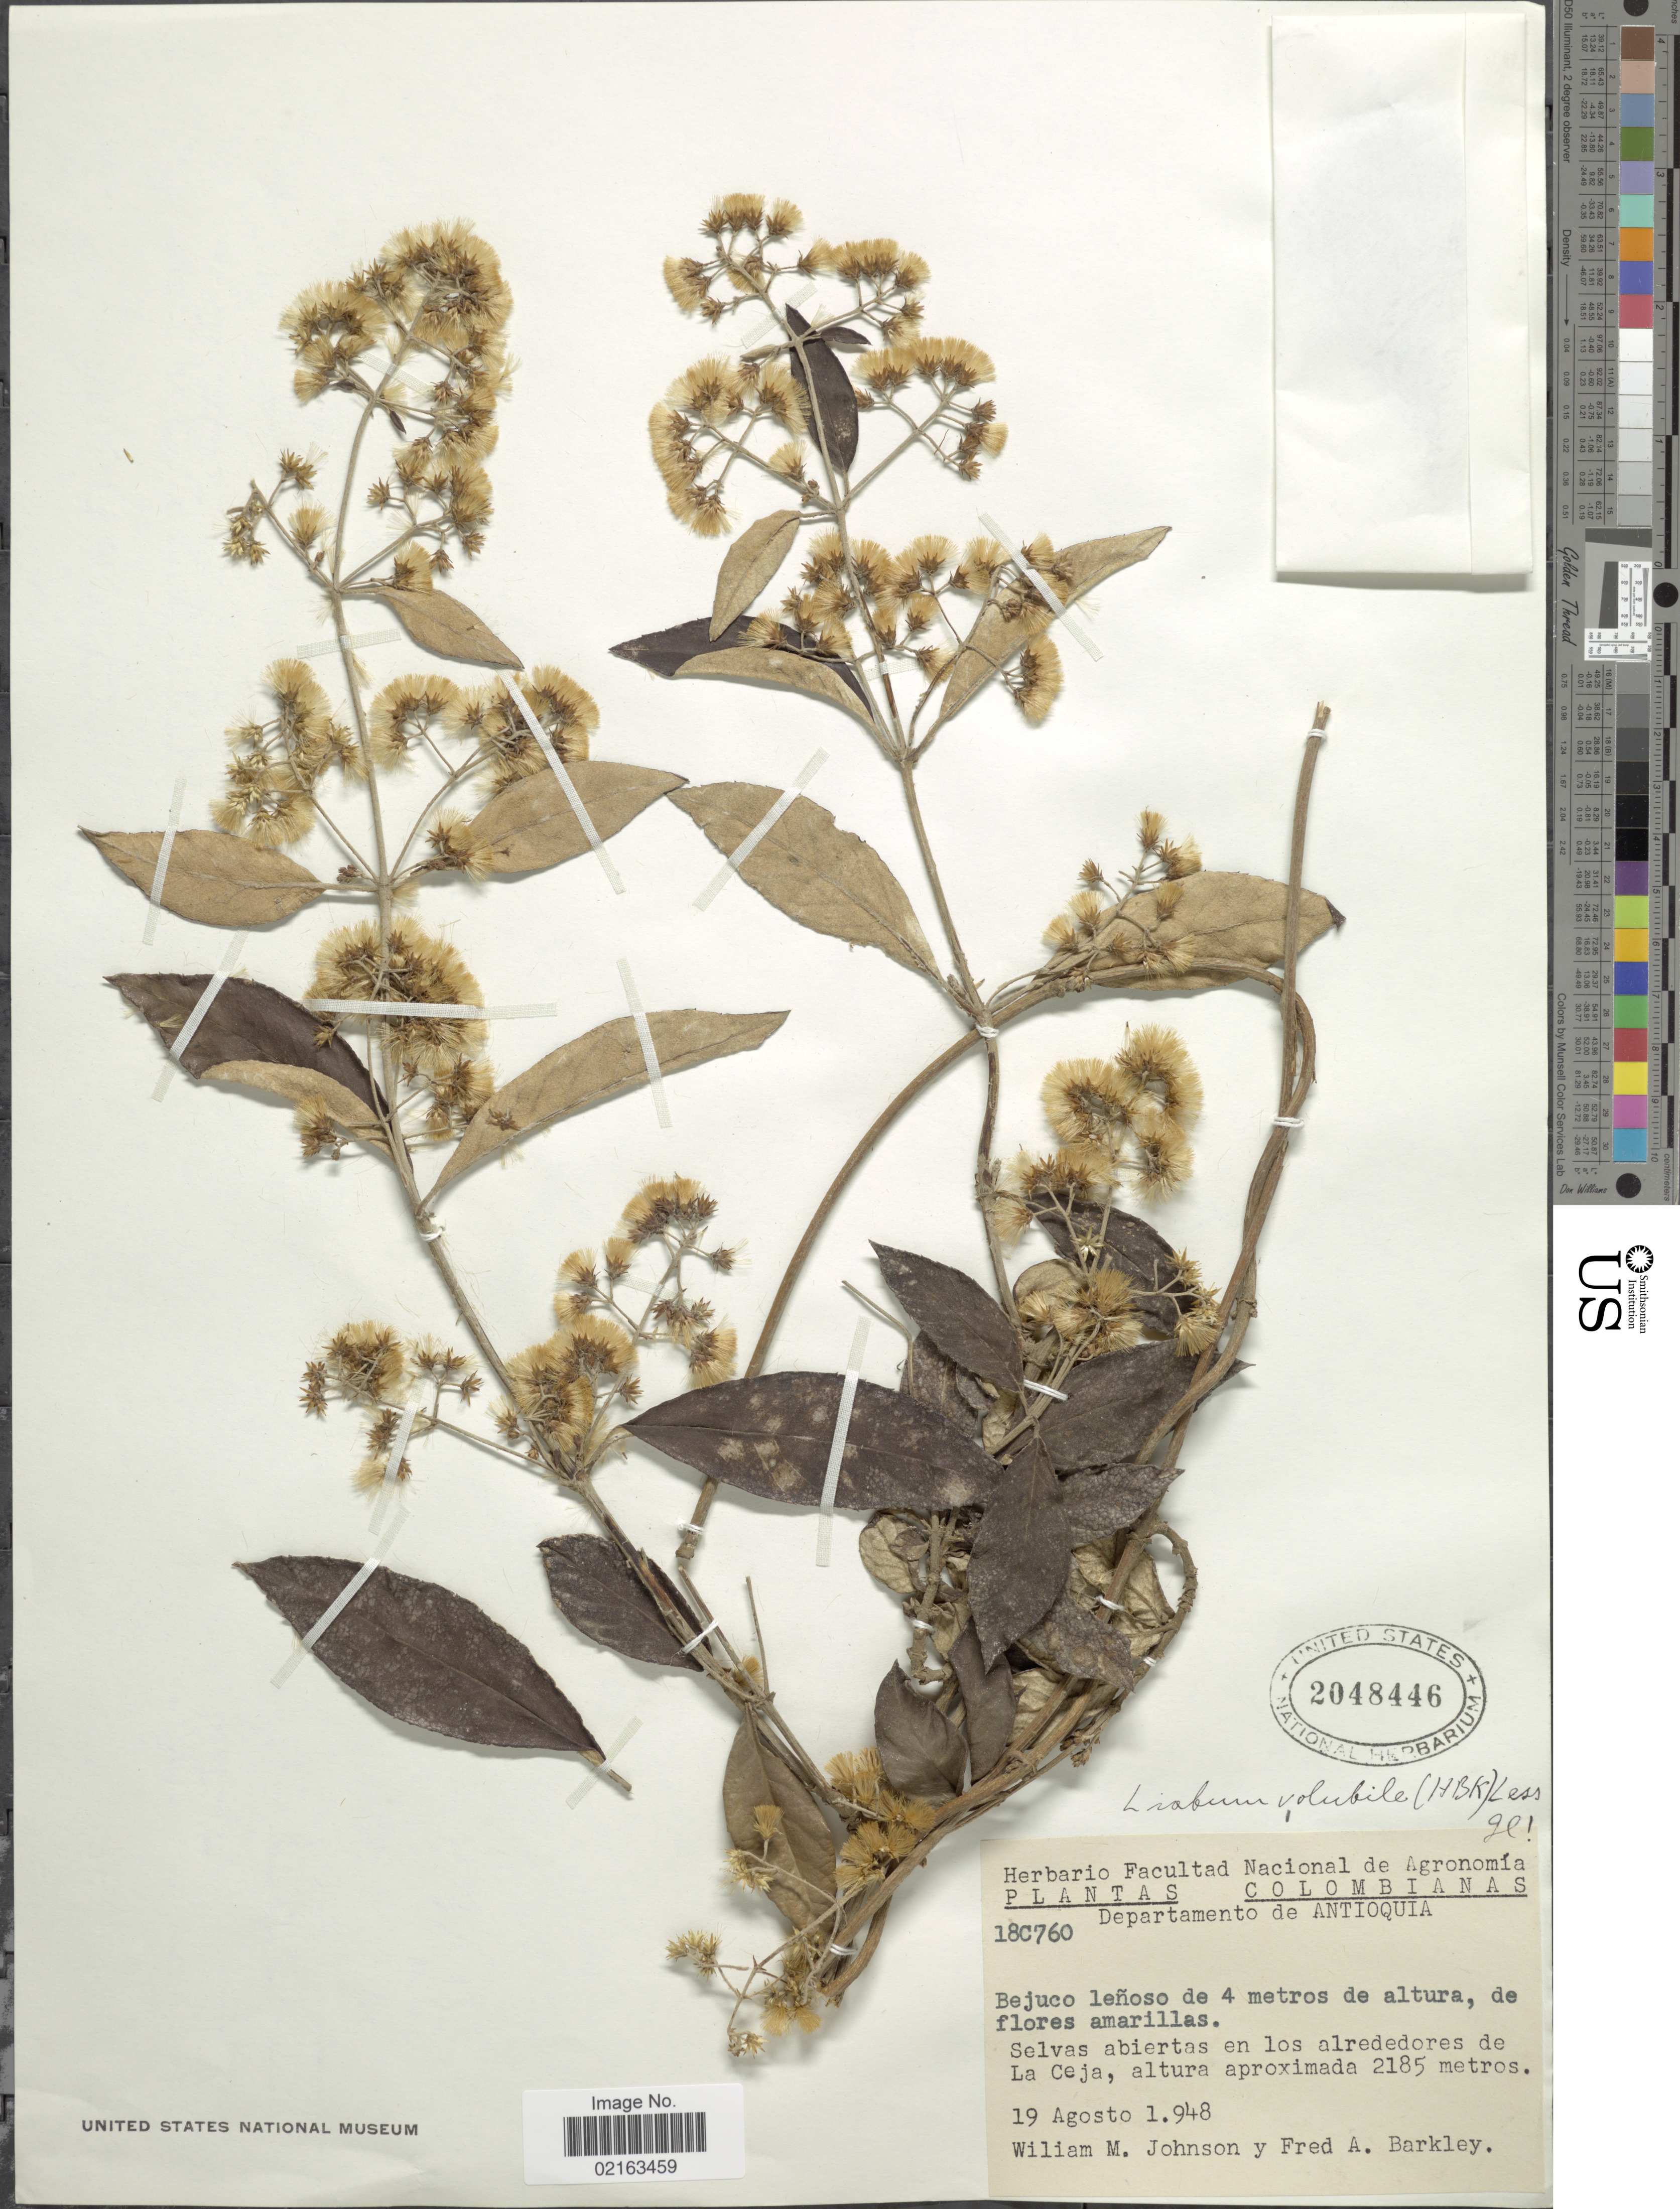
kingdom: Plantae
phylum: Tracheophyta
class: Magnoliopsida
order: Asterales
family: Asteraceae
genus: Oligactis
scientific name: Oligactis volubilis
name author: (Kunth) Cass.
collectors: W. M. Johnson & F. A. Barkley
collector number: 18C760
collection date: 1948-08-19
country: Colombia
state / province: Antioquia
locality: Departamento de Antioquia. Selvas abiertas en los alrededores de La Ceja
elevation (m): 2185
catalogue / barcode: US 2048446